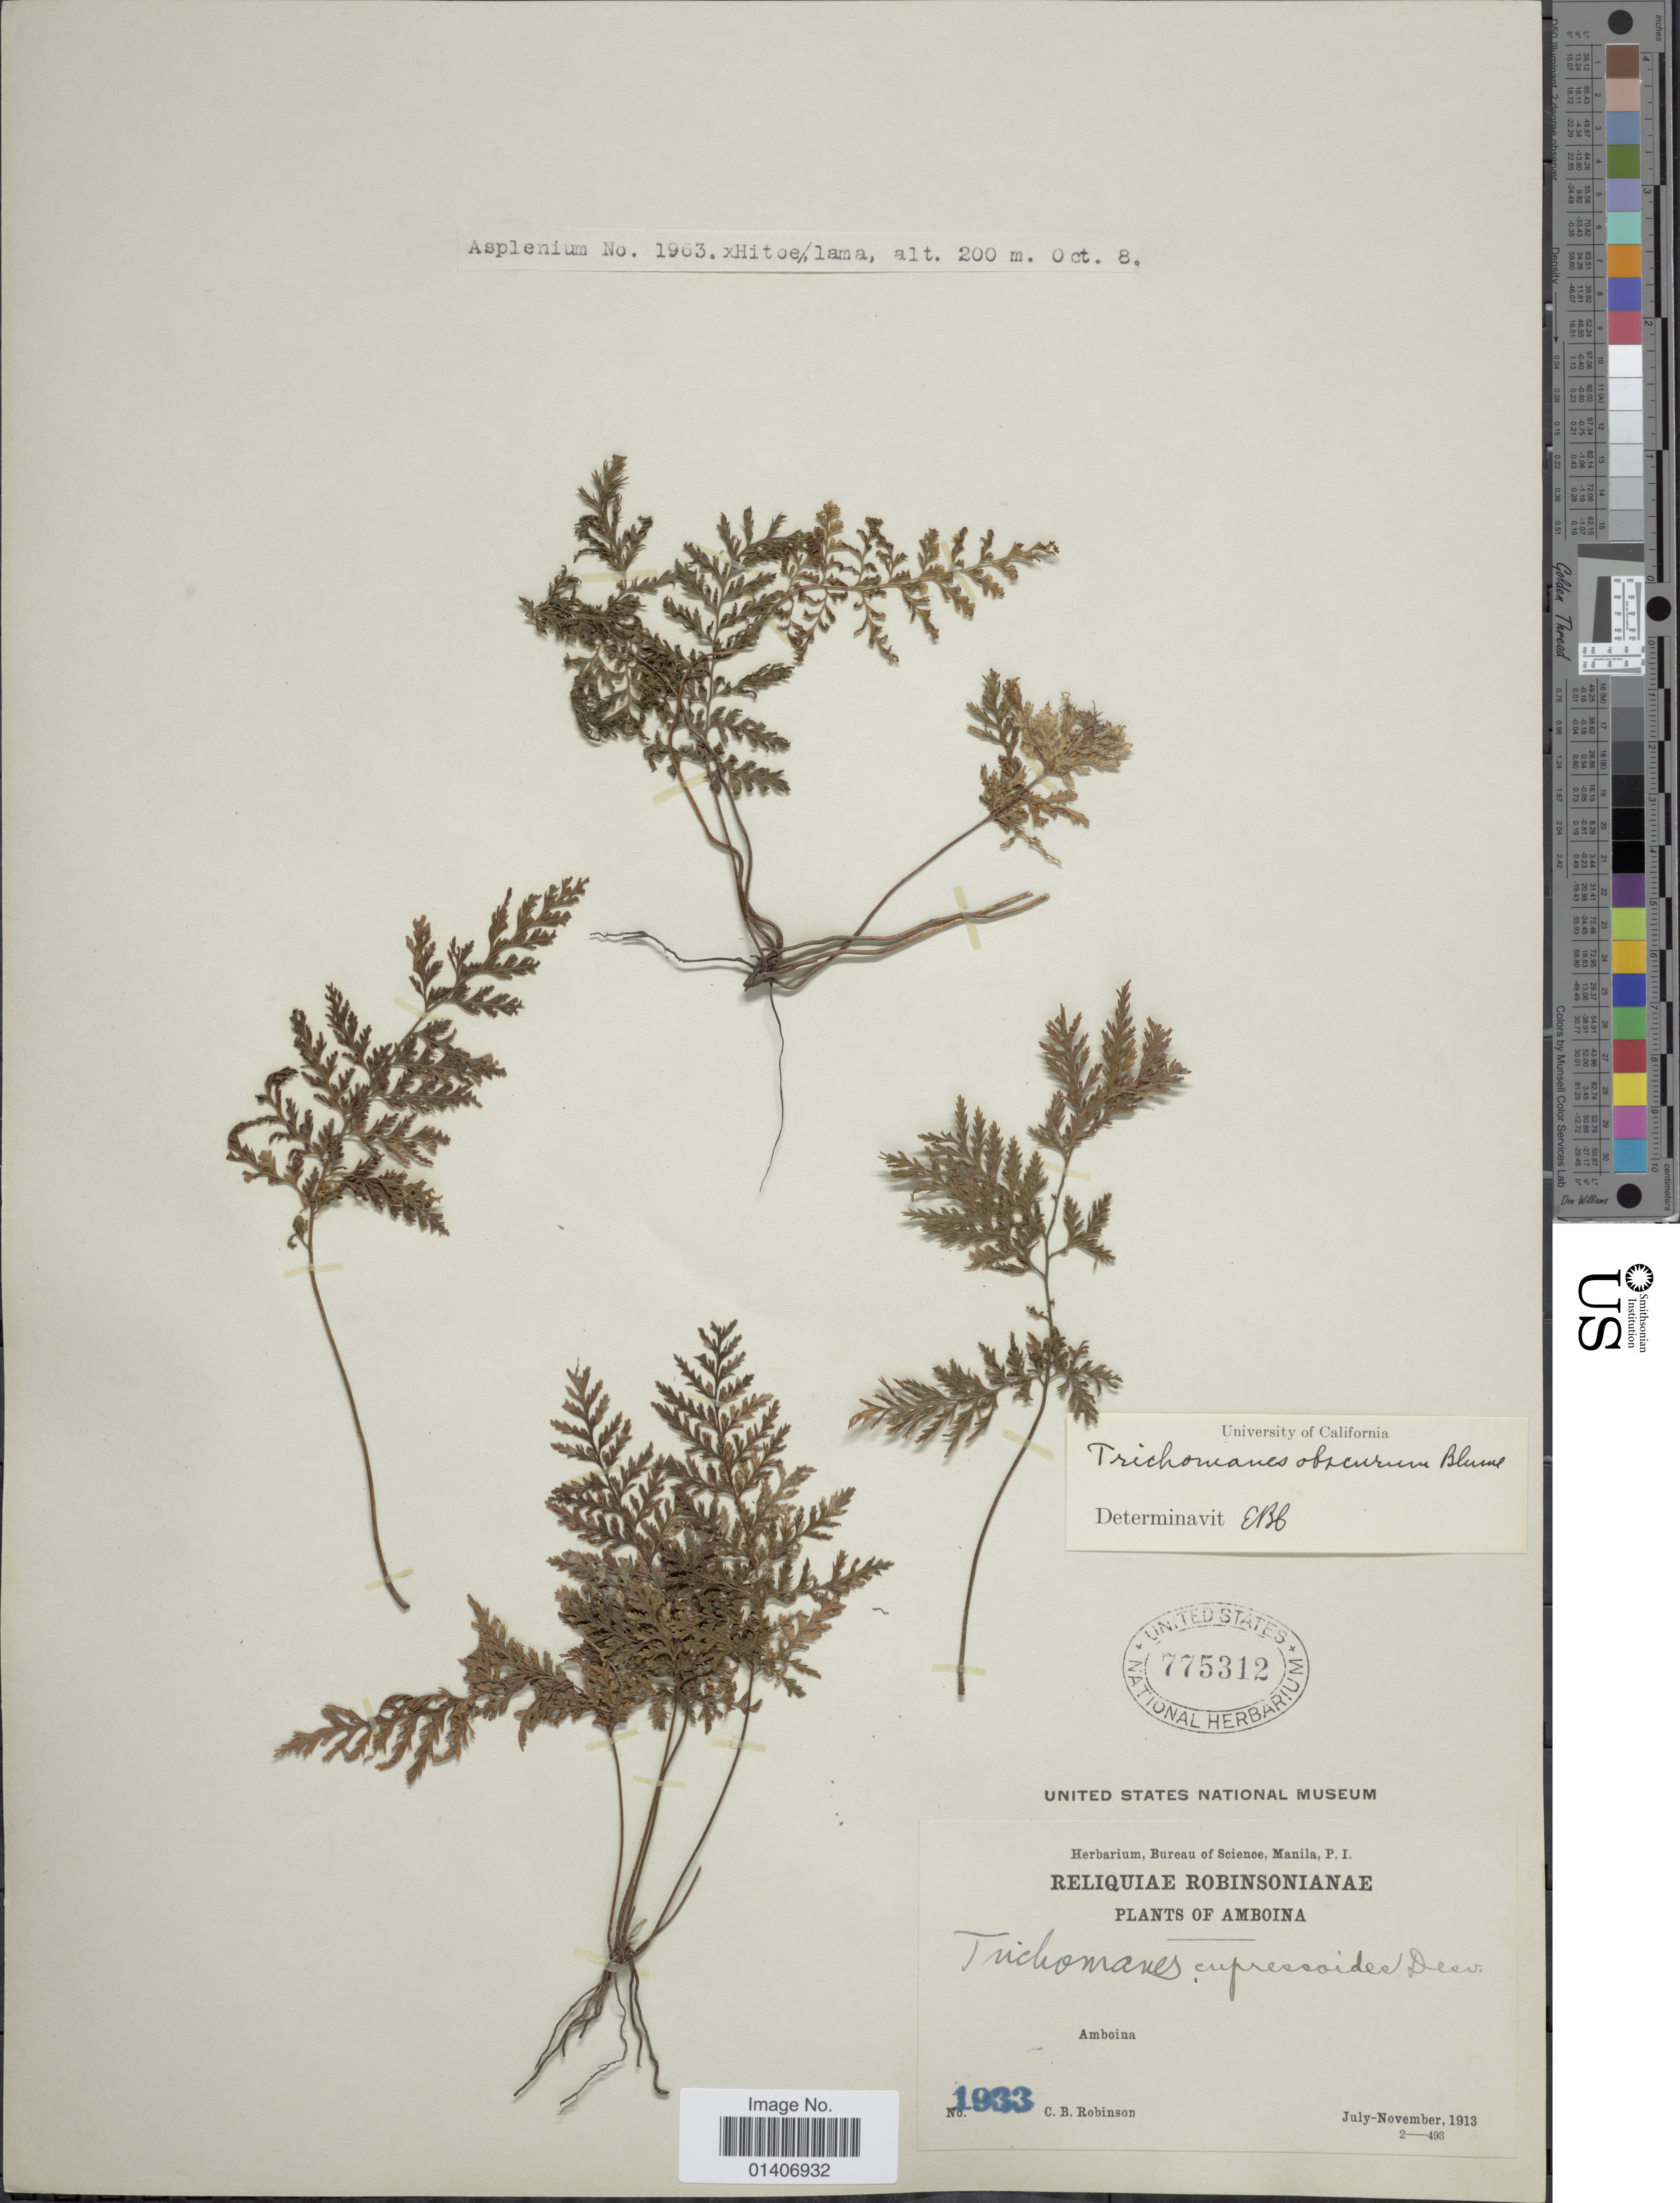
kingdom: Plantae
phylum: Tracheophyta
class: Polypodiopsida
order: Hymenophyllales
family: Hymenophyllaceae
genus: Abrodictyum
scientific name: Abrodictyum obscurum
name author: (Blume) Ebihara & K. Iwats.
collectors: C. Robinson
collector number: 1963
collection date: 1913-10-08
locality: XHitoe/Lama, Amboina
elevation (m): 200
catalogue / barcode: US 775312